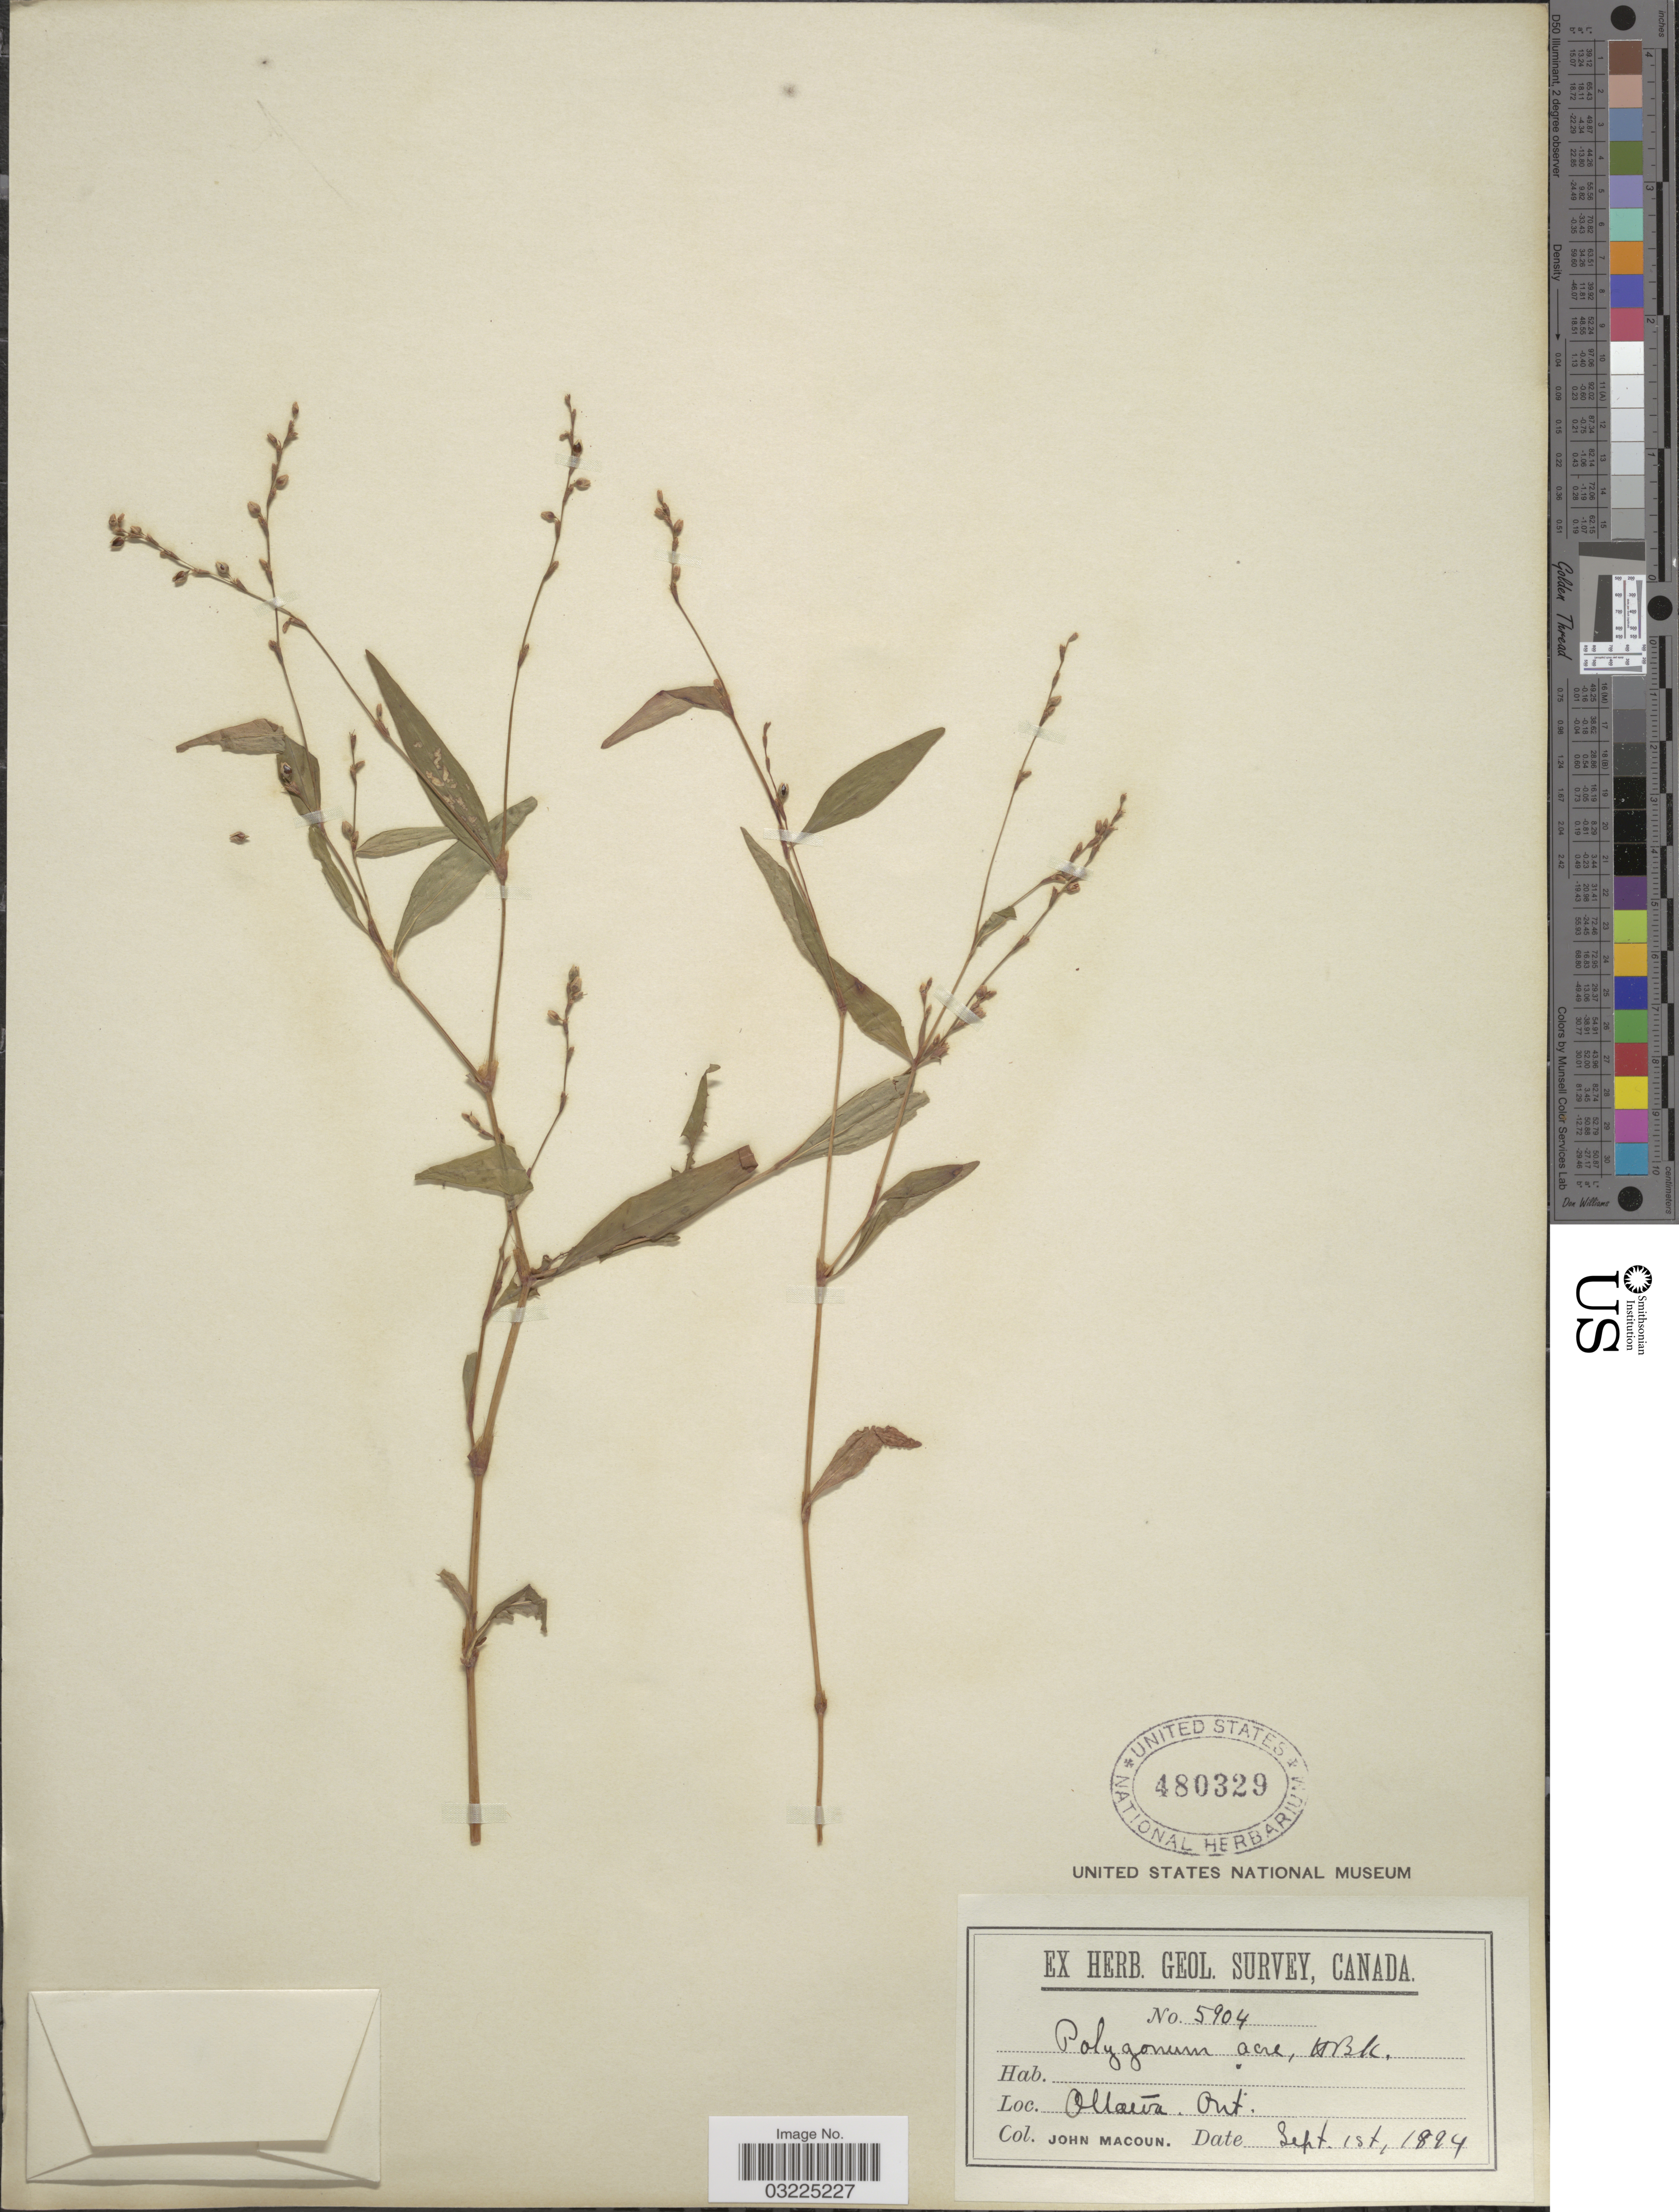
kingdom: Plantae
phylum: Tracheophyta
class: Magnoliopsida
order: Caryophyllales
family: Polygonaceae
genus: Persicaria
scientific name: Persicaria punctata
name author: (Elliott) Small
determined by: Atha, D. E.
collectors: J. Macoun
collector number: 5904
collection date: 1894-09-01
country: Canada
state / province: Ontario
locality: Ottawa, Ont.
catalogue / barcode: US 480329